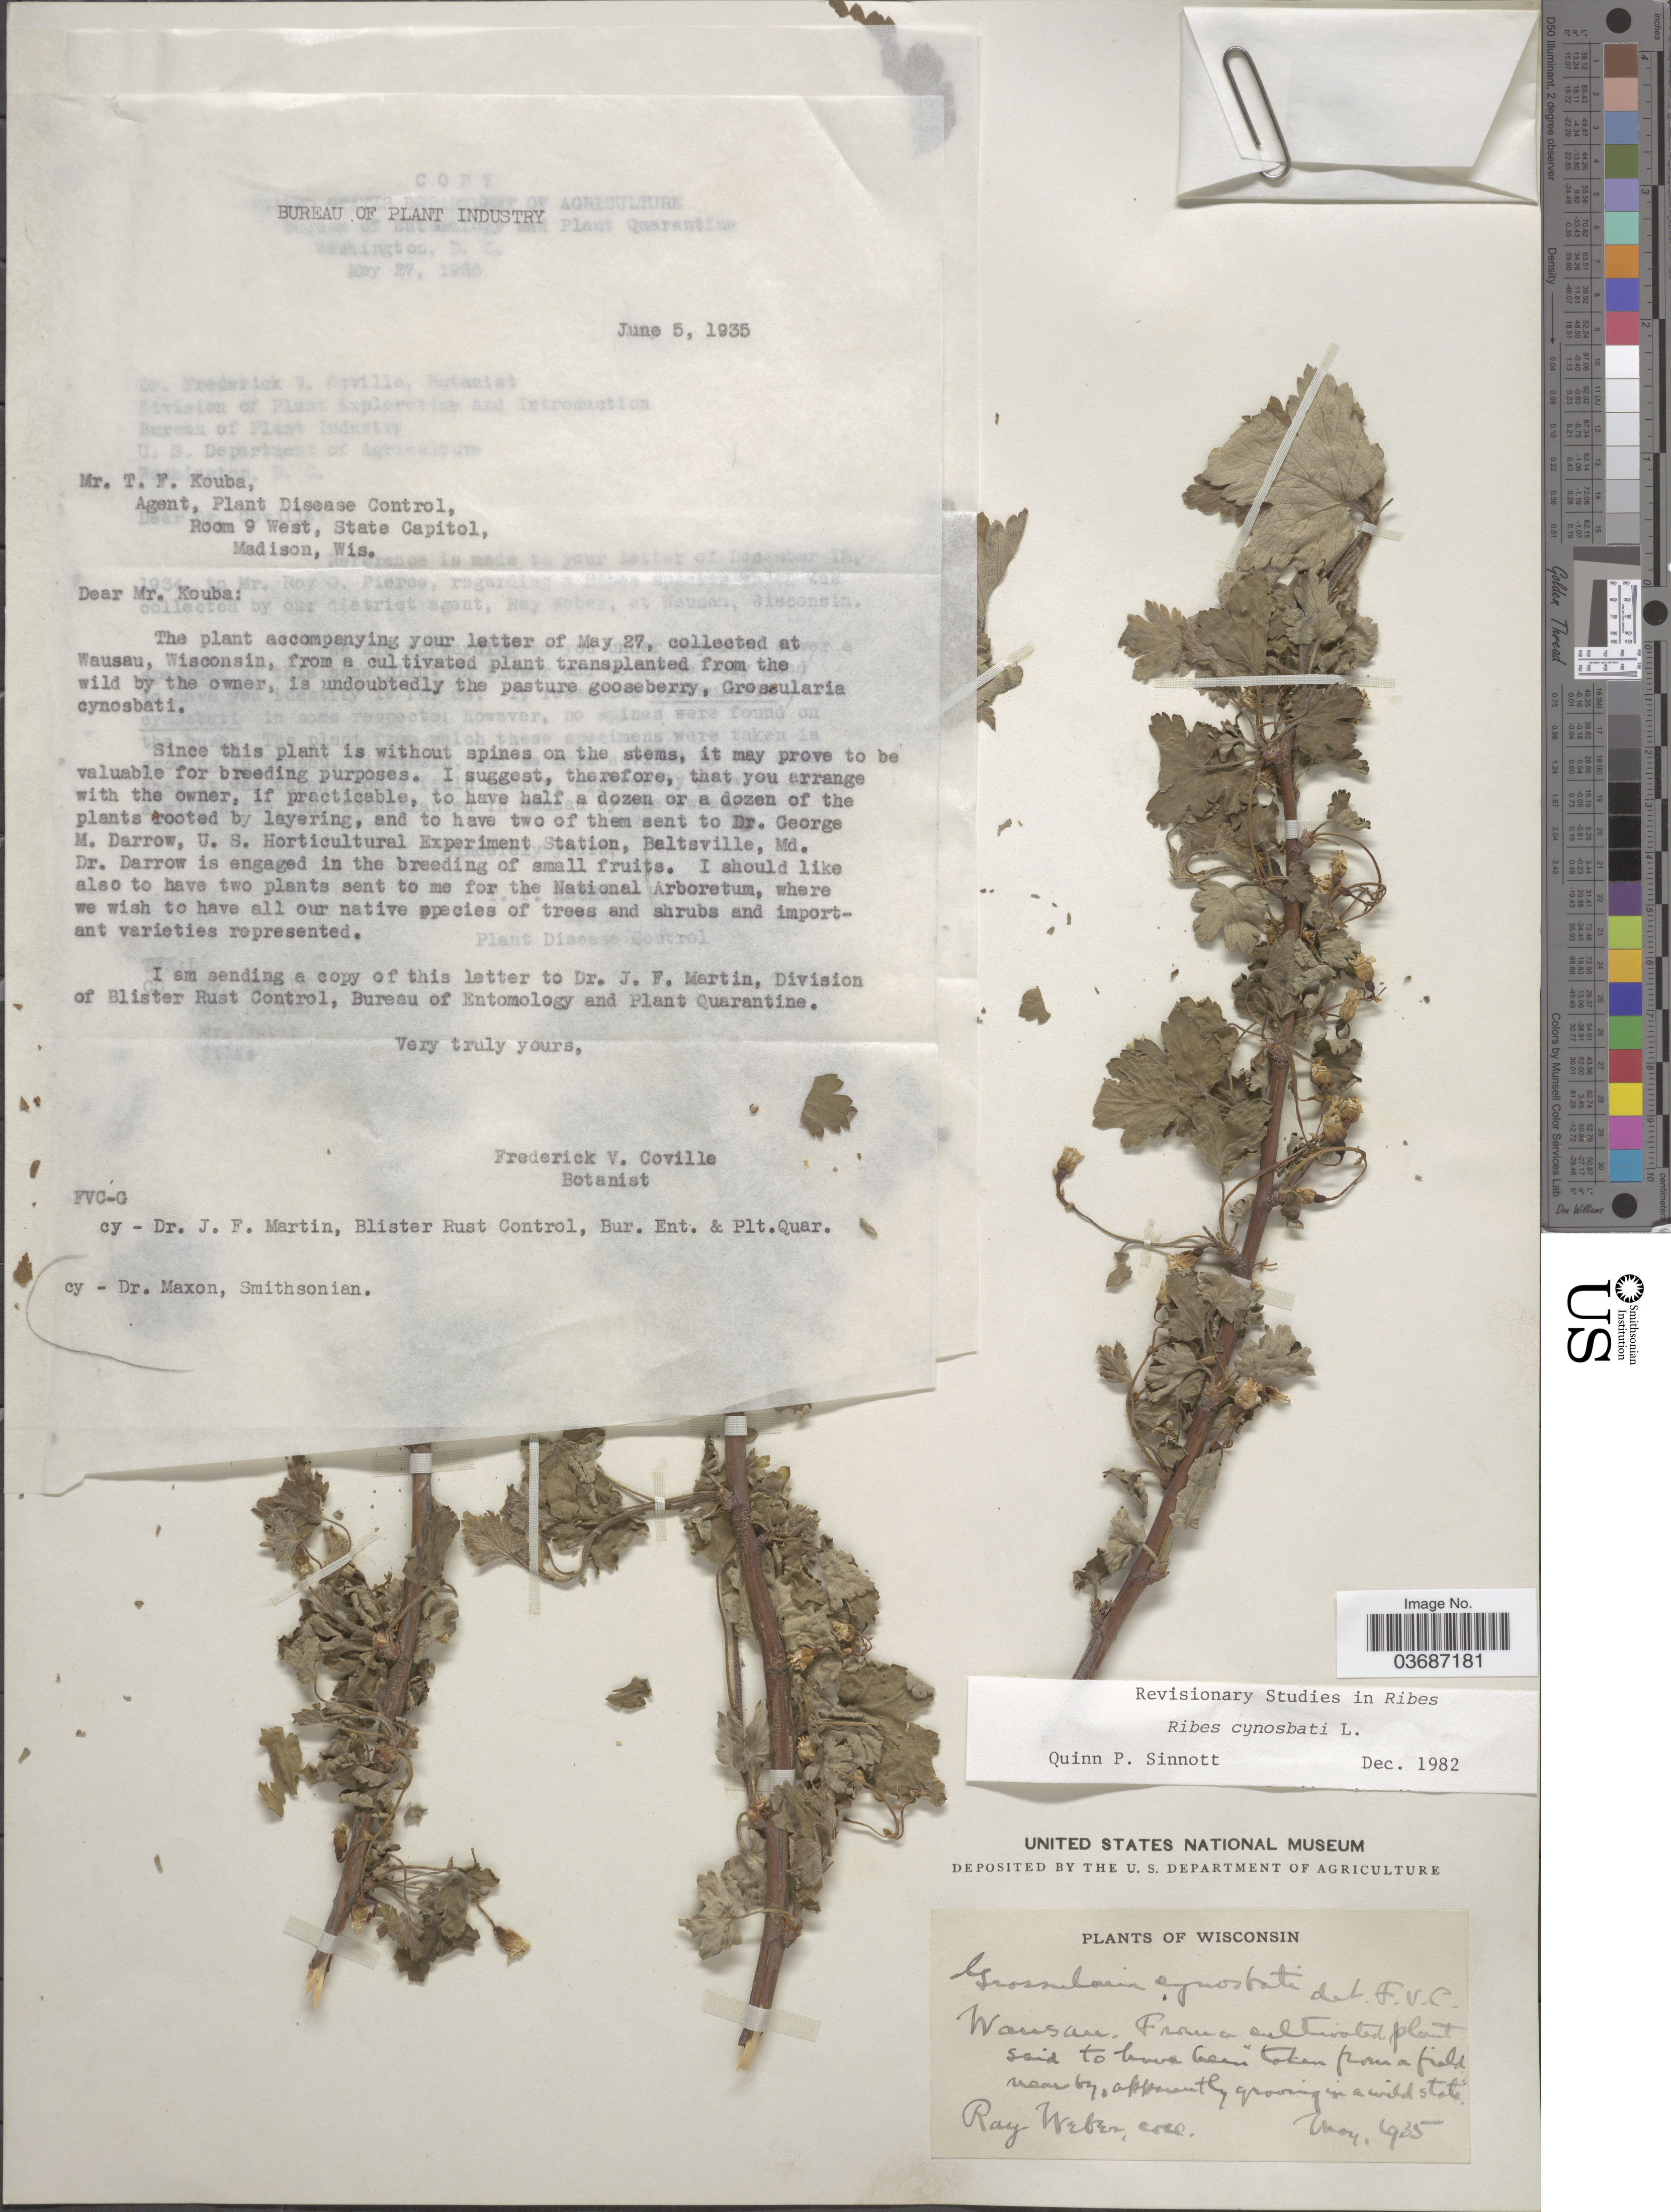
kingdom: Plantae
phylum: Tracheophyta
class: Magnoliopsida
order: Saxifragales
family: Grossulariaceae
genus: Ribes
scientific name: Ribes cynosbati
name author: L.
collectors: R. Weber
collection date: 1935-05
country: United States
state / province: Wisconsin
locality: Wausau.